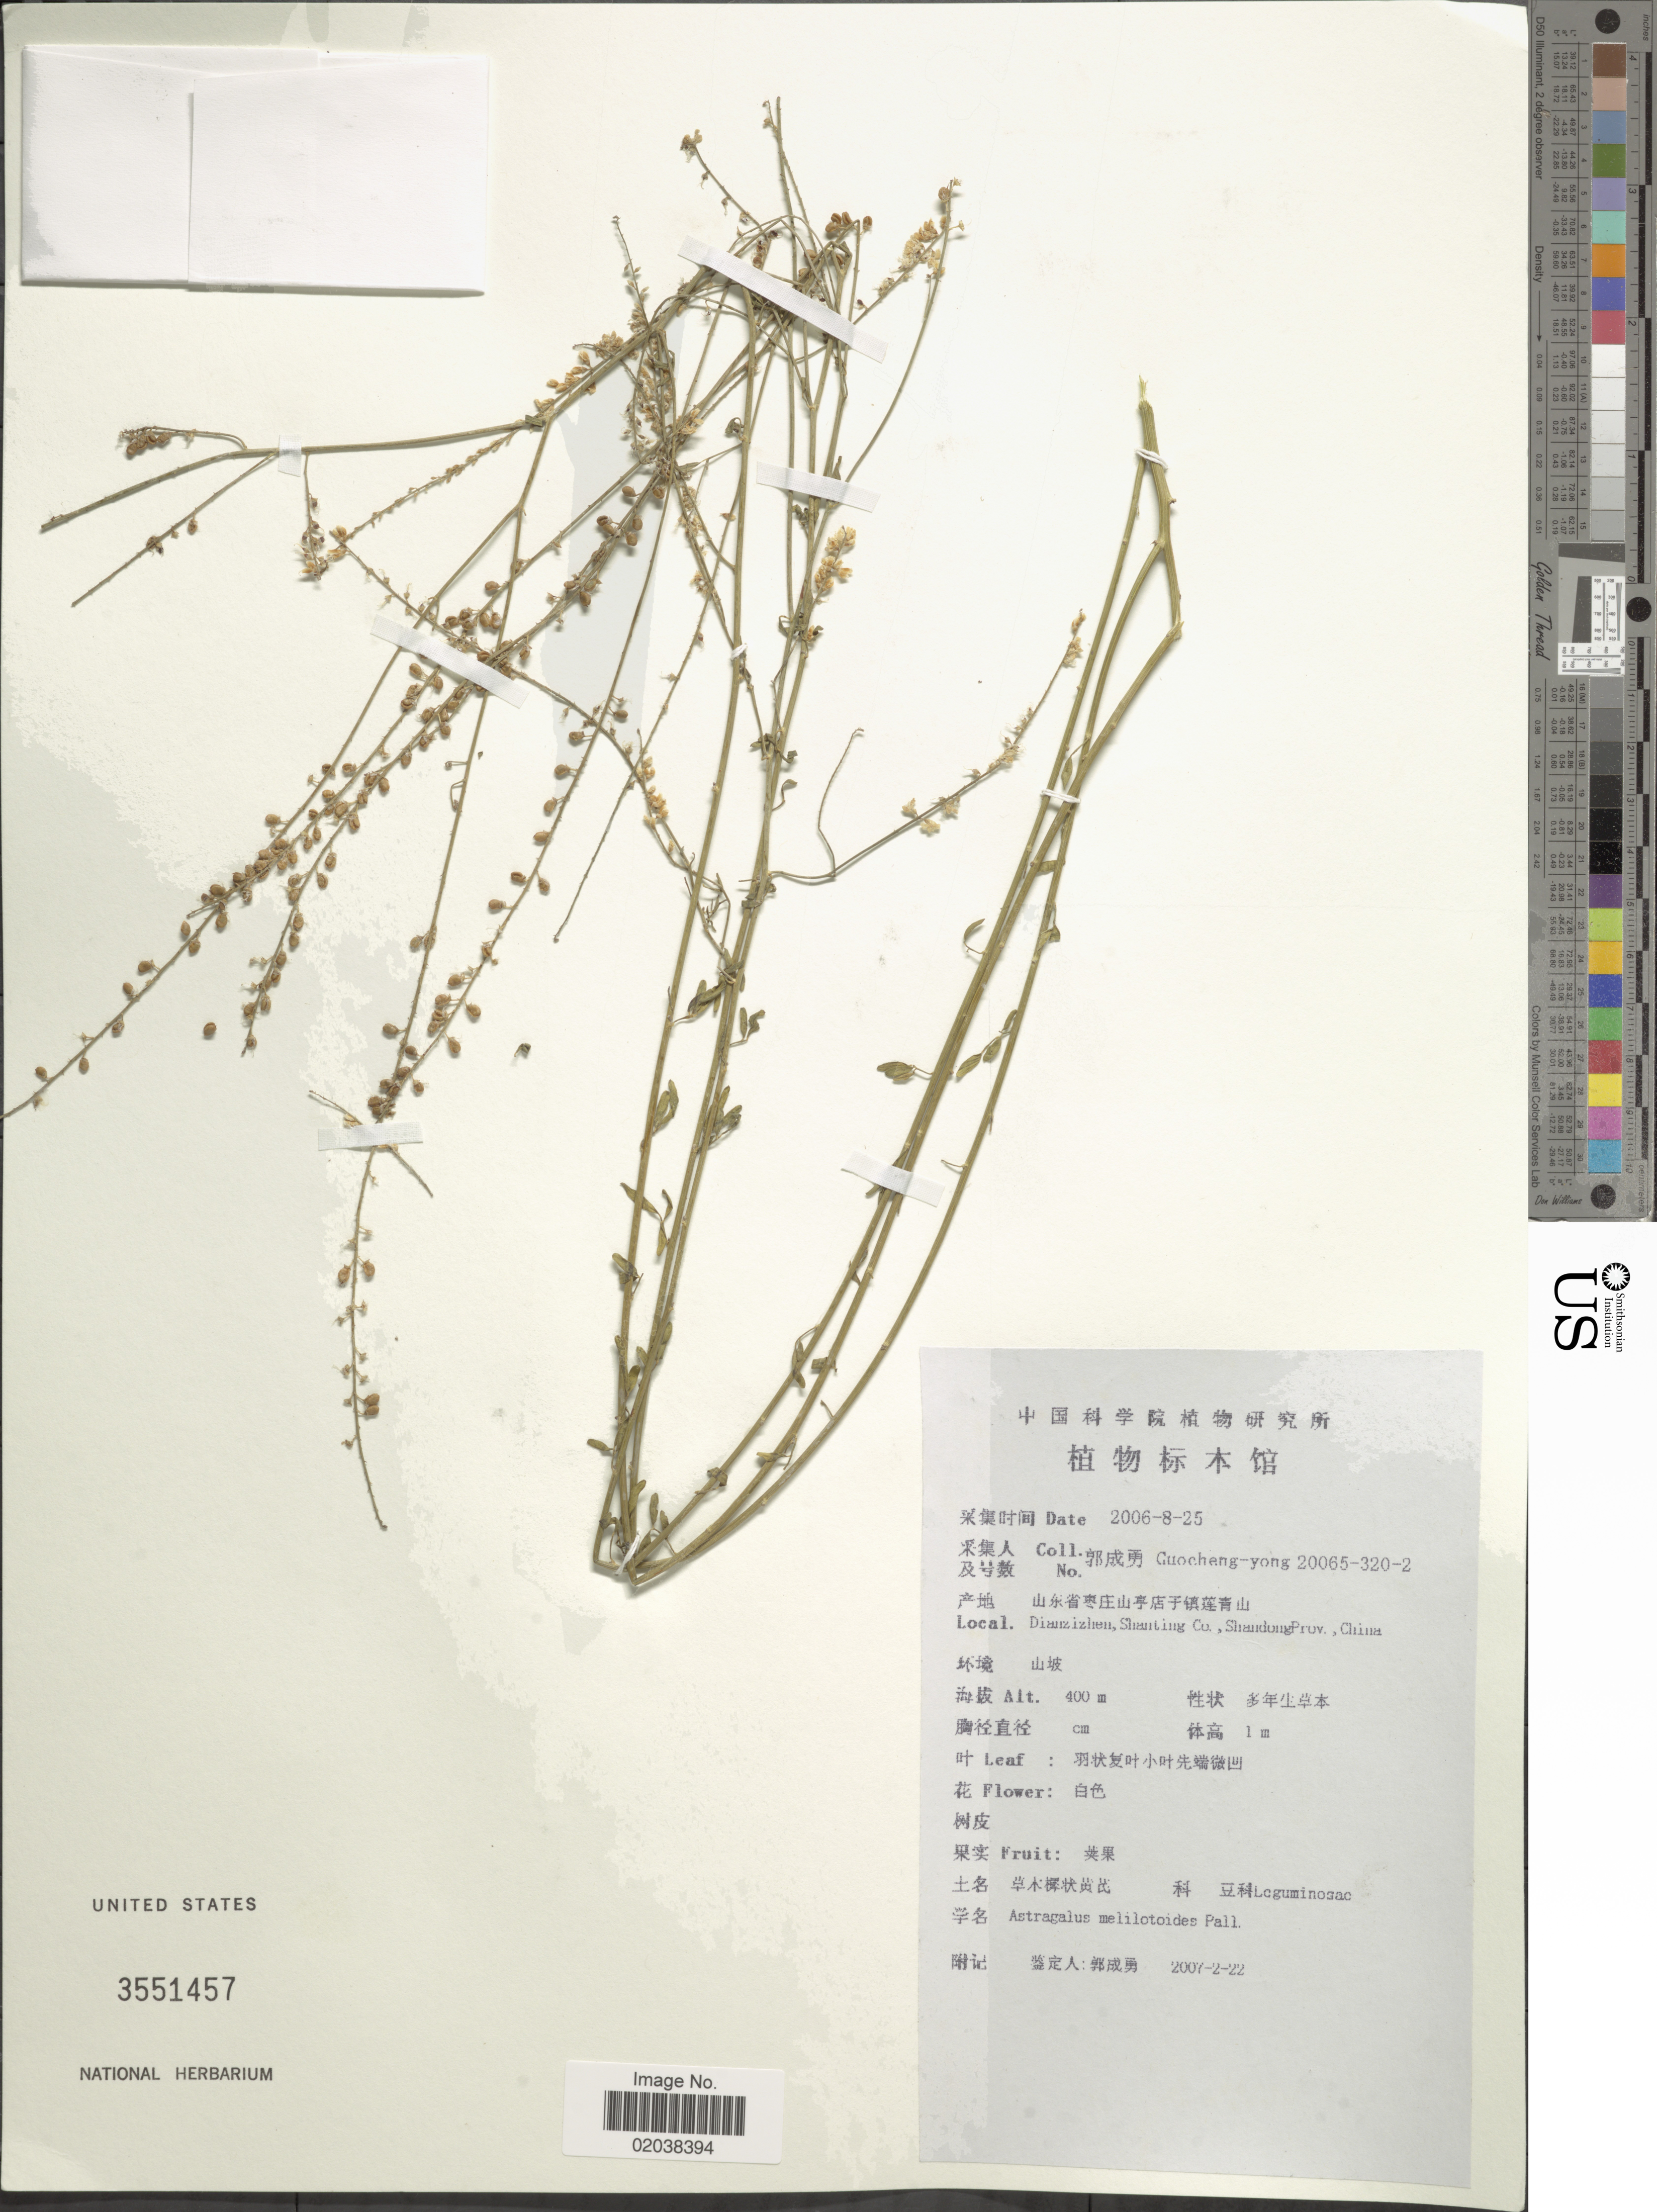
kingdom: Plantae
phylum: Tracheophyta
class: Magnoliopsida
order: Fabales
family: Fabaceae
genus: Astragalus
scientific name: Astragalus melilotoides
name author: Pall.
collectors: Guo cheng-yong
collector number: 20065-320-2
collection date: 2006-08-25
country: China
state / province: Shandong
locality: Dianzizhen, Shanting Co.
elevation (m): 400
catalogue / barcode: US 3551457